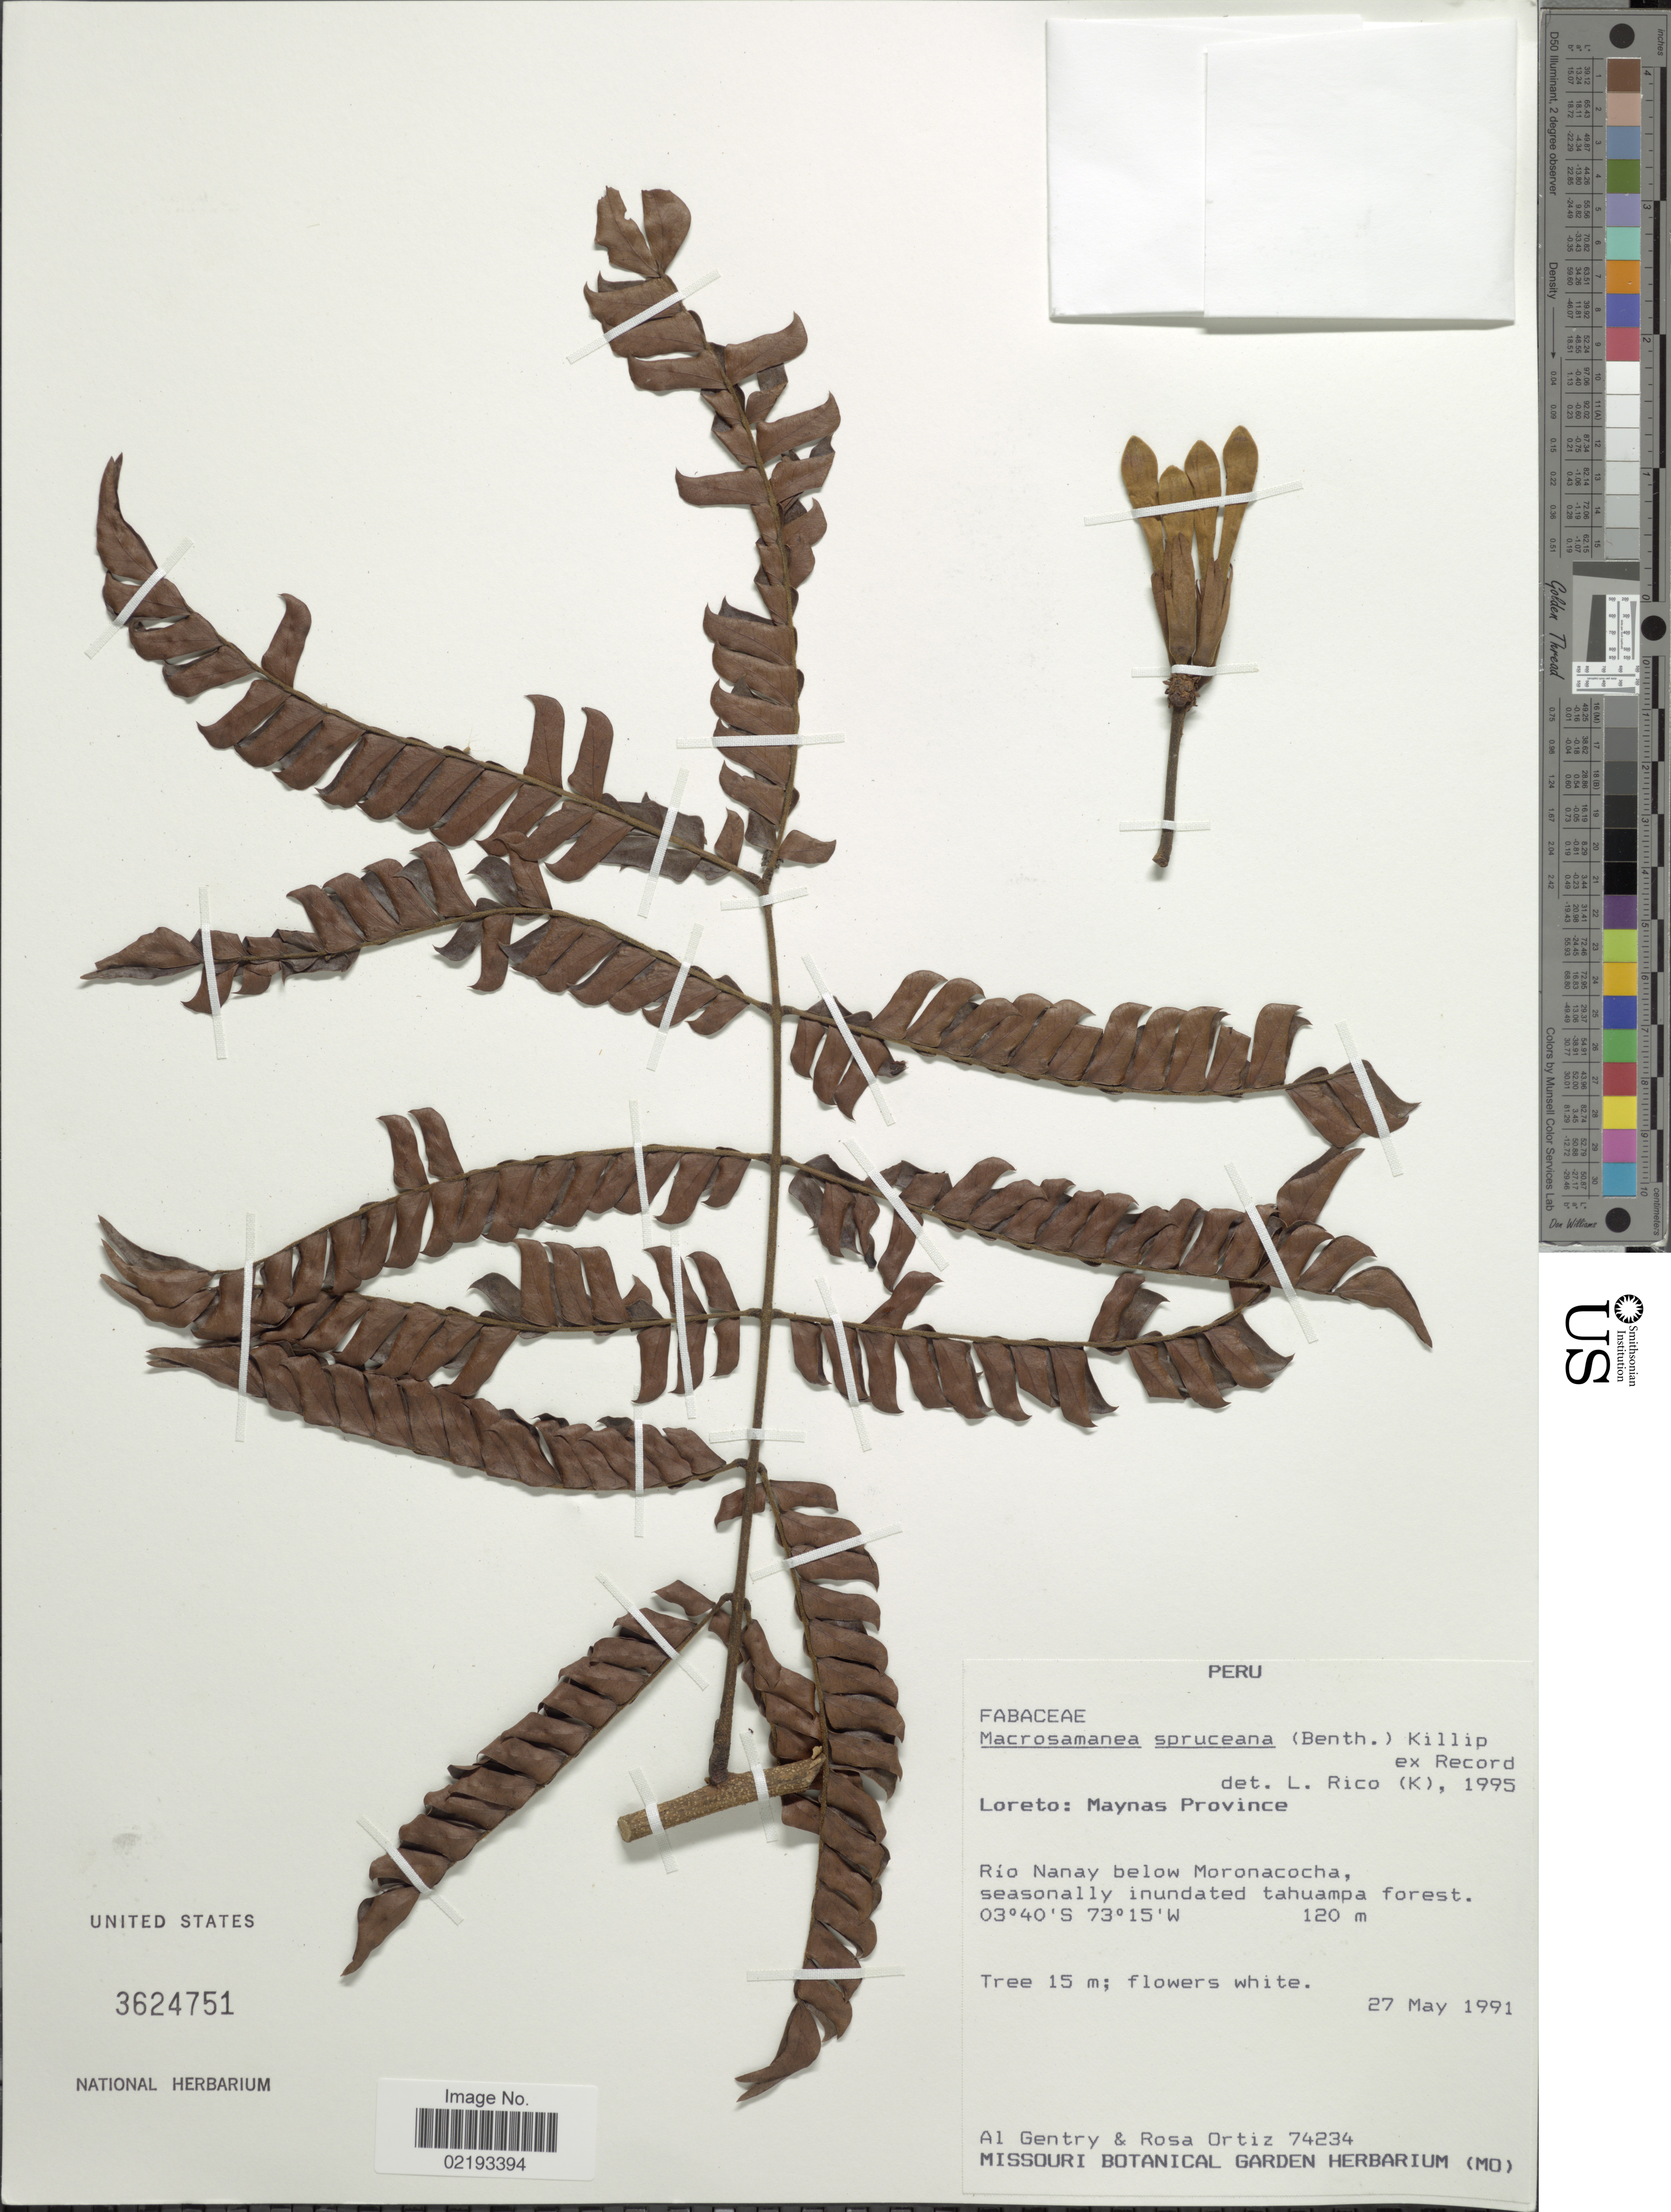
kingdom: Plantae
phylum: Tracheophyta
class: Magnoliopsida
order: Fabales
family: Fabaceae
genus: Macrosamanea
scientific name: Macrosamanea spruceana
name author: (Benth.) Killip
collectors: A. H. Gentry & R. Ortiz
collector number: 74234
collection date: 1991-05-27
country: Peru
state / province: Loreto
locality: Maynas Province, Río Nanay below Moronacocha, seasonally inundated tahuampa forest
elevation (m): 120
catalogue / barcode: US 3624751